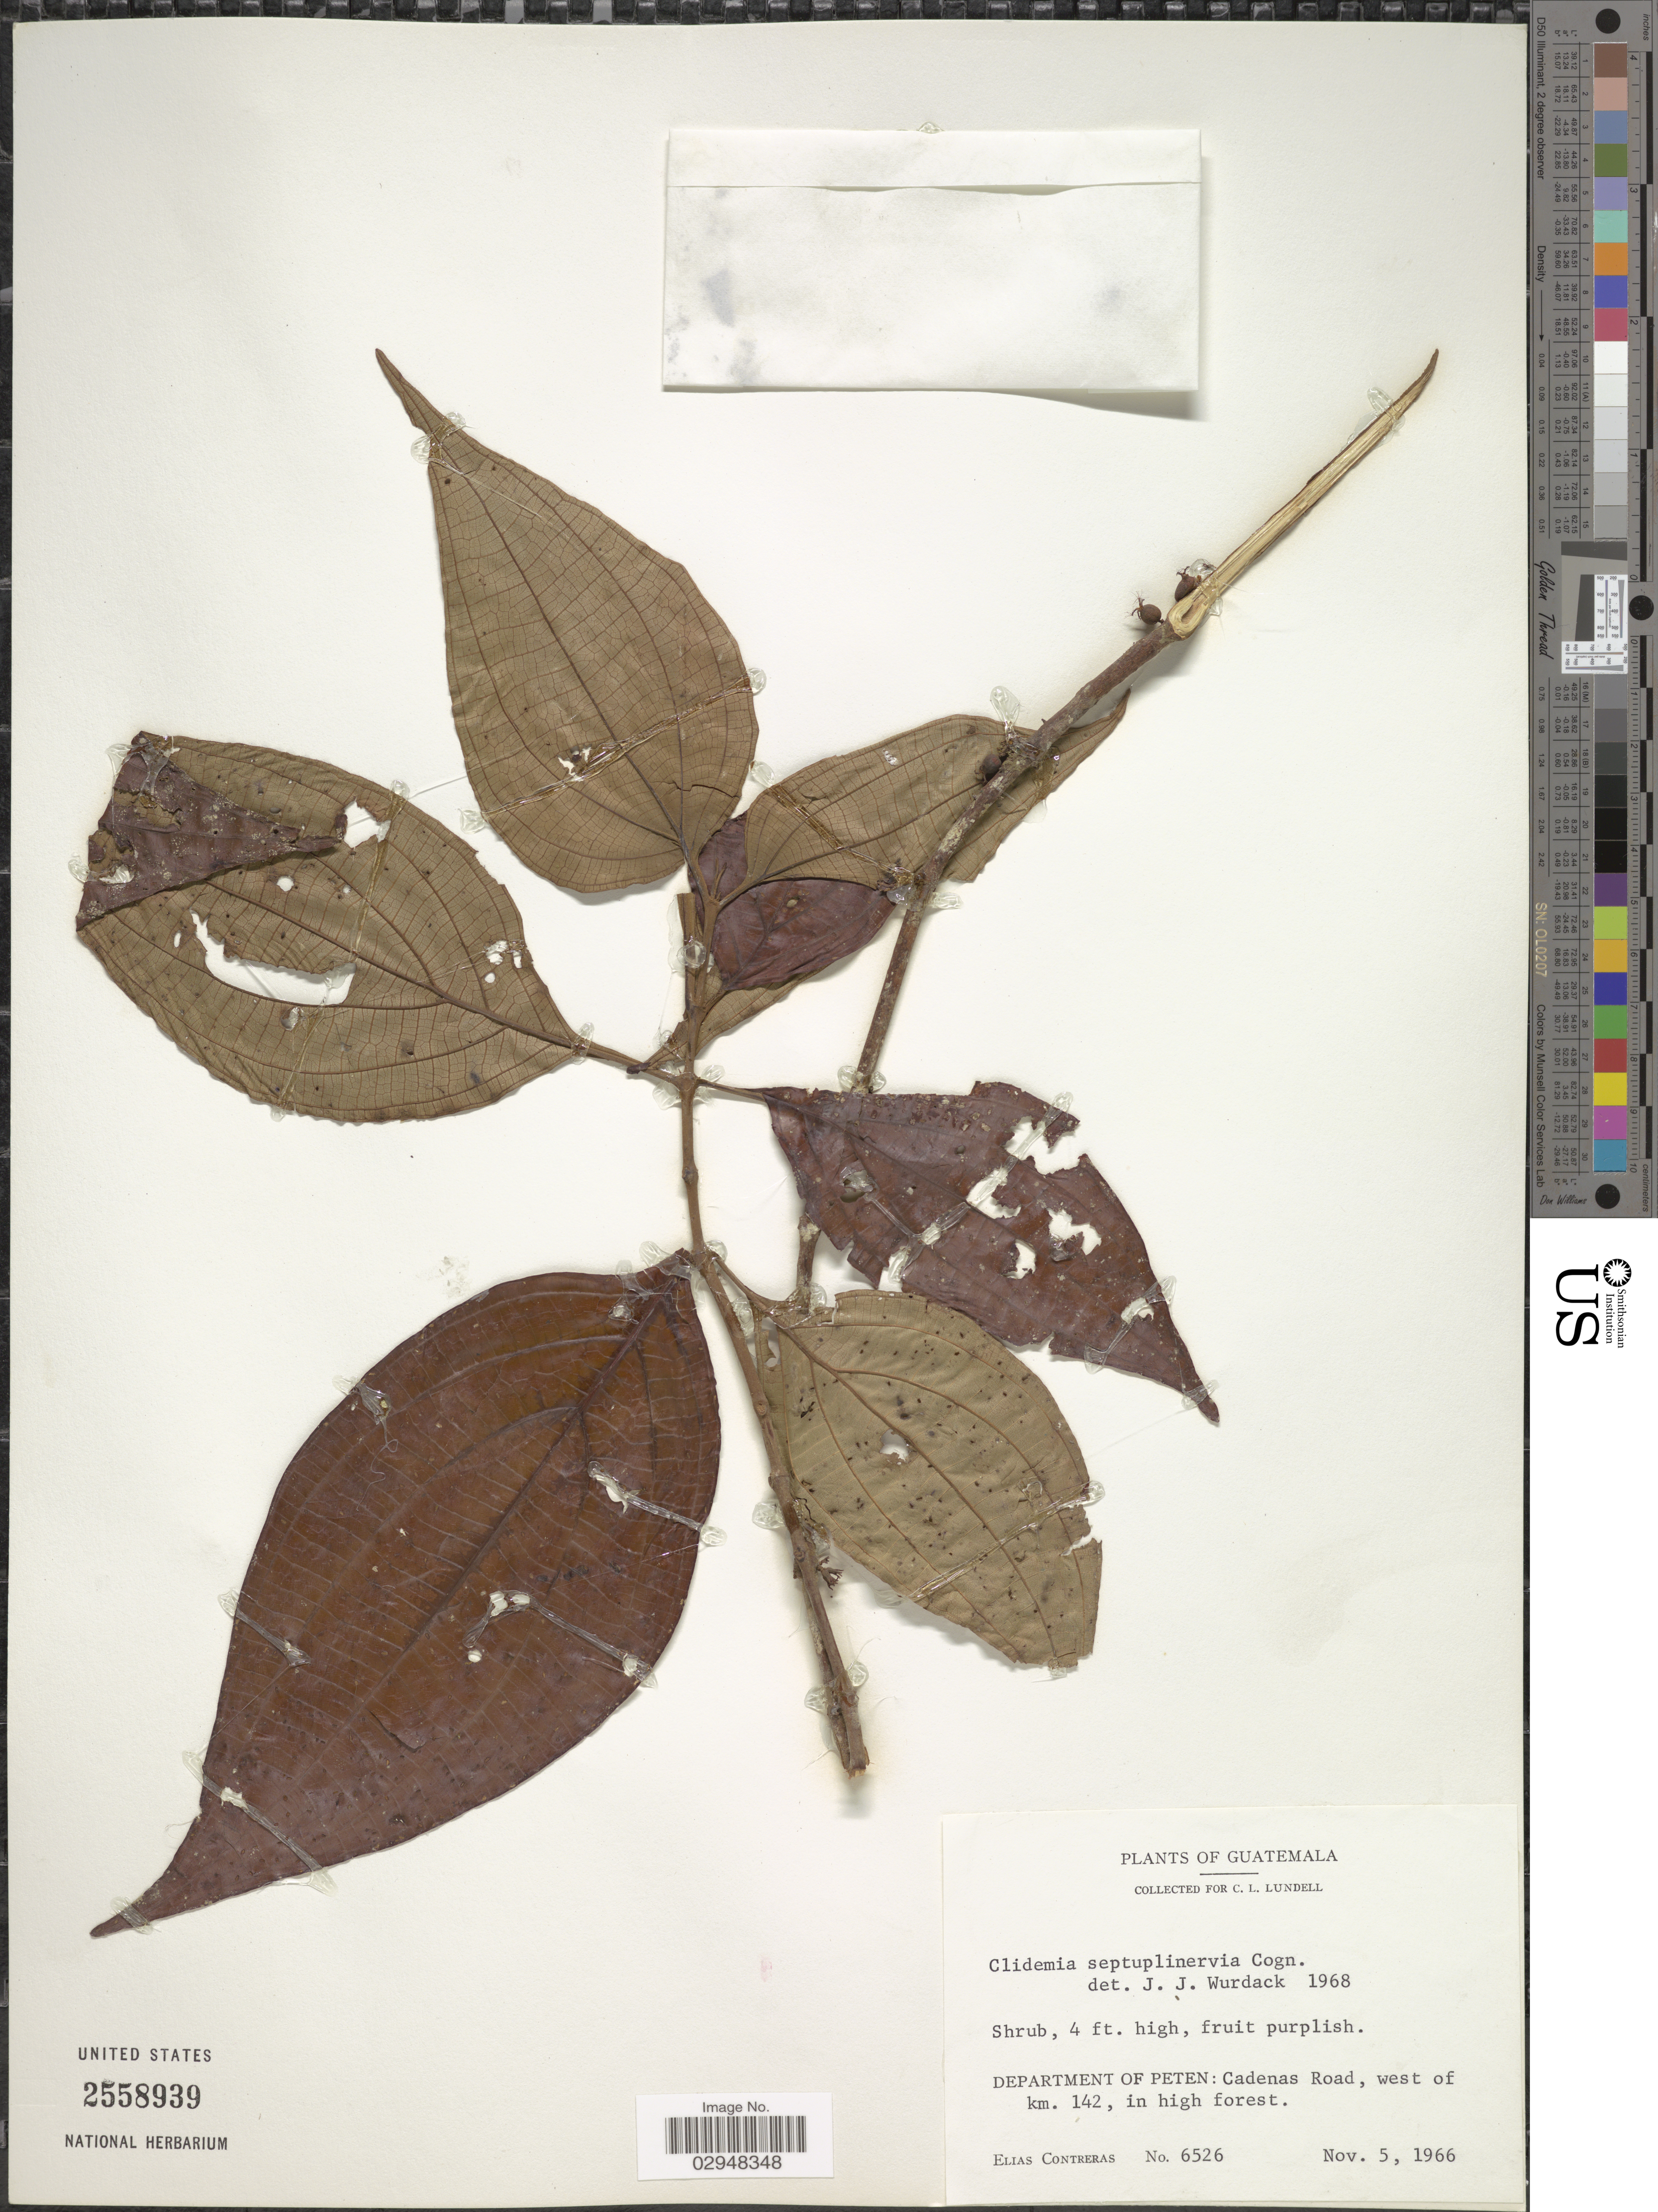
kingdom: Plantae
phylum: Tracheophyta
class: Magnoliopsida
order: Myrtales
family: Melastomataceae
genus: Clidemia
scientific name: Clidemia trichocalyx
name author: (S.F. Blake) Gleason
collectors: E. Contreras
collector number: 6526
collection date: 1966-11-05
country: Guatemala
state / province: El Petén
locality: Department of Peten, Cadenas Road, west of km. 142.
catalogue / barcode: US 2558939